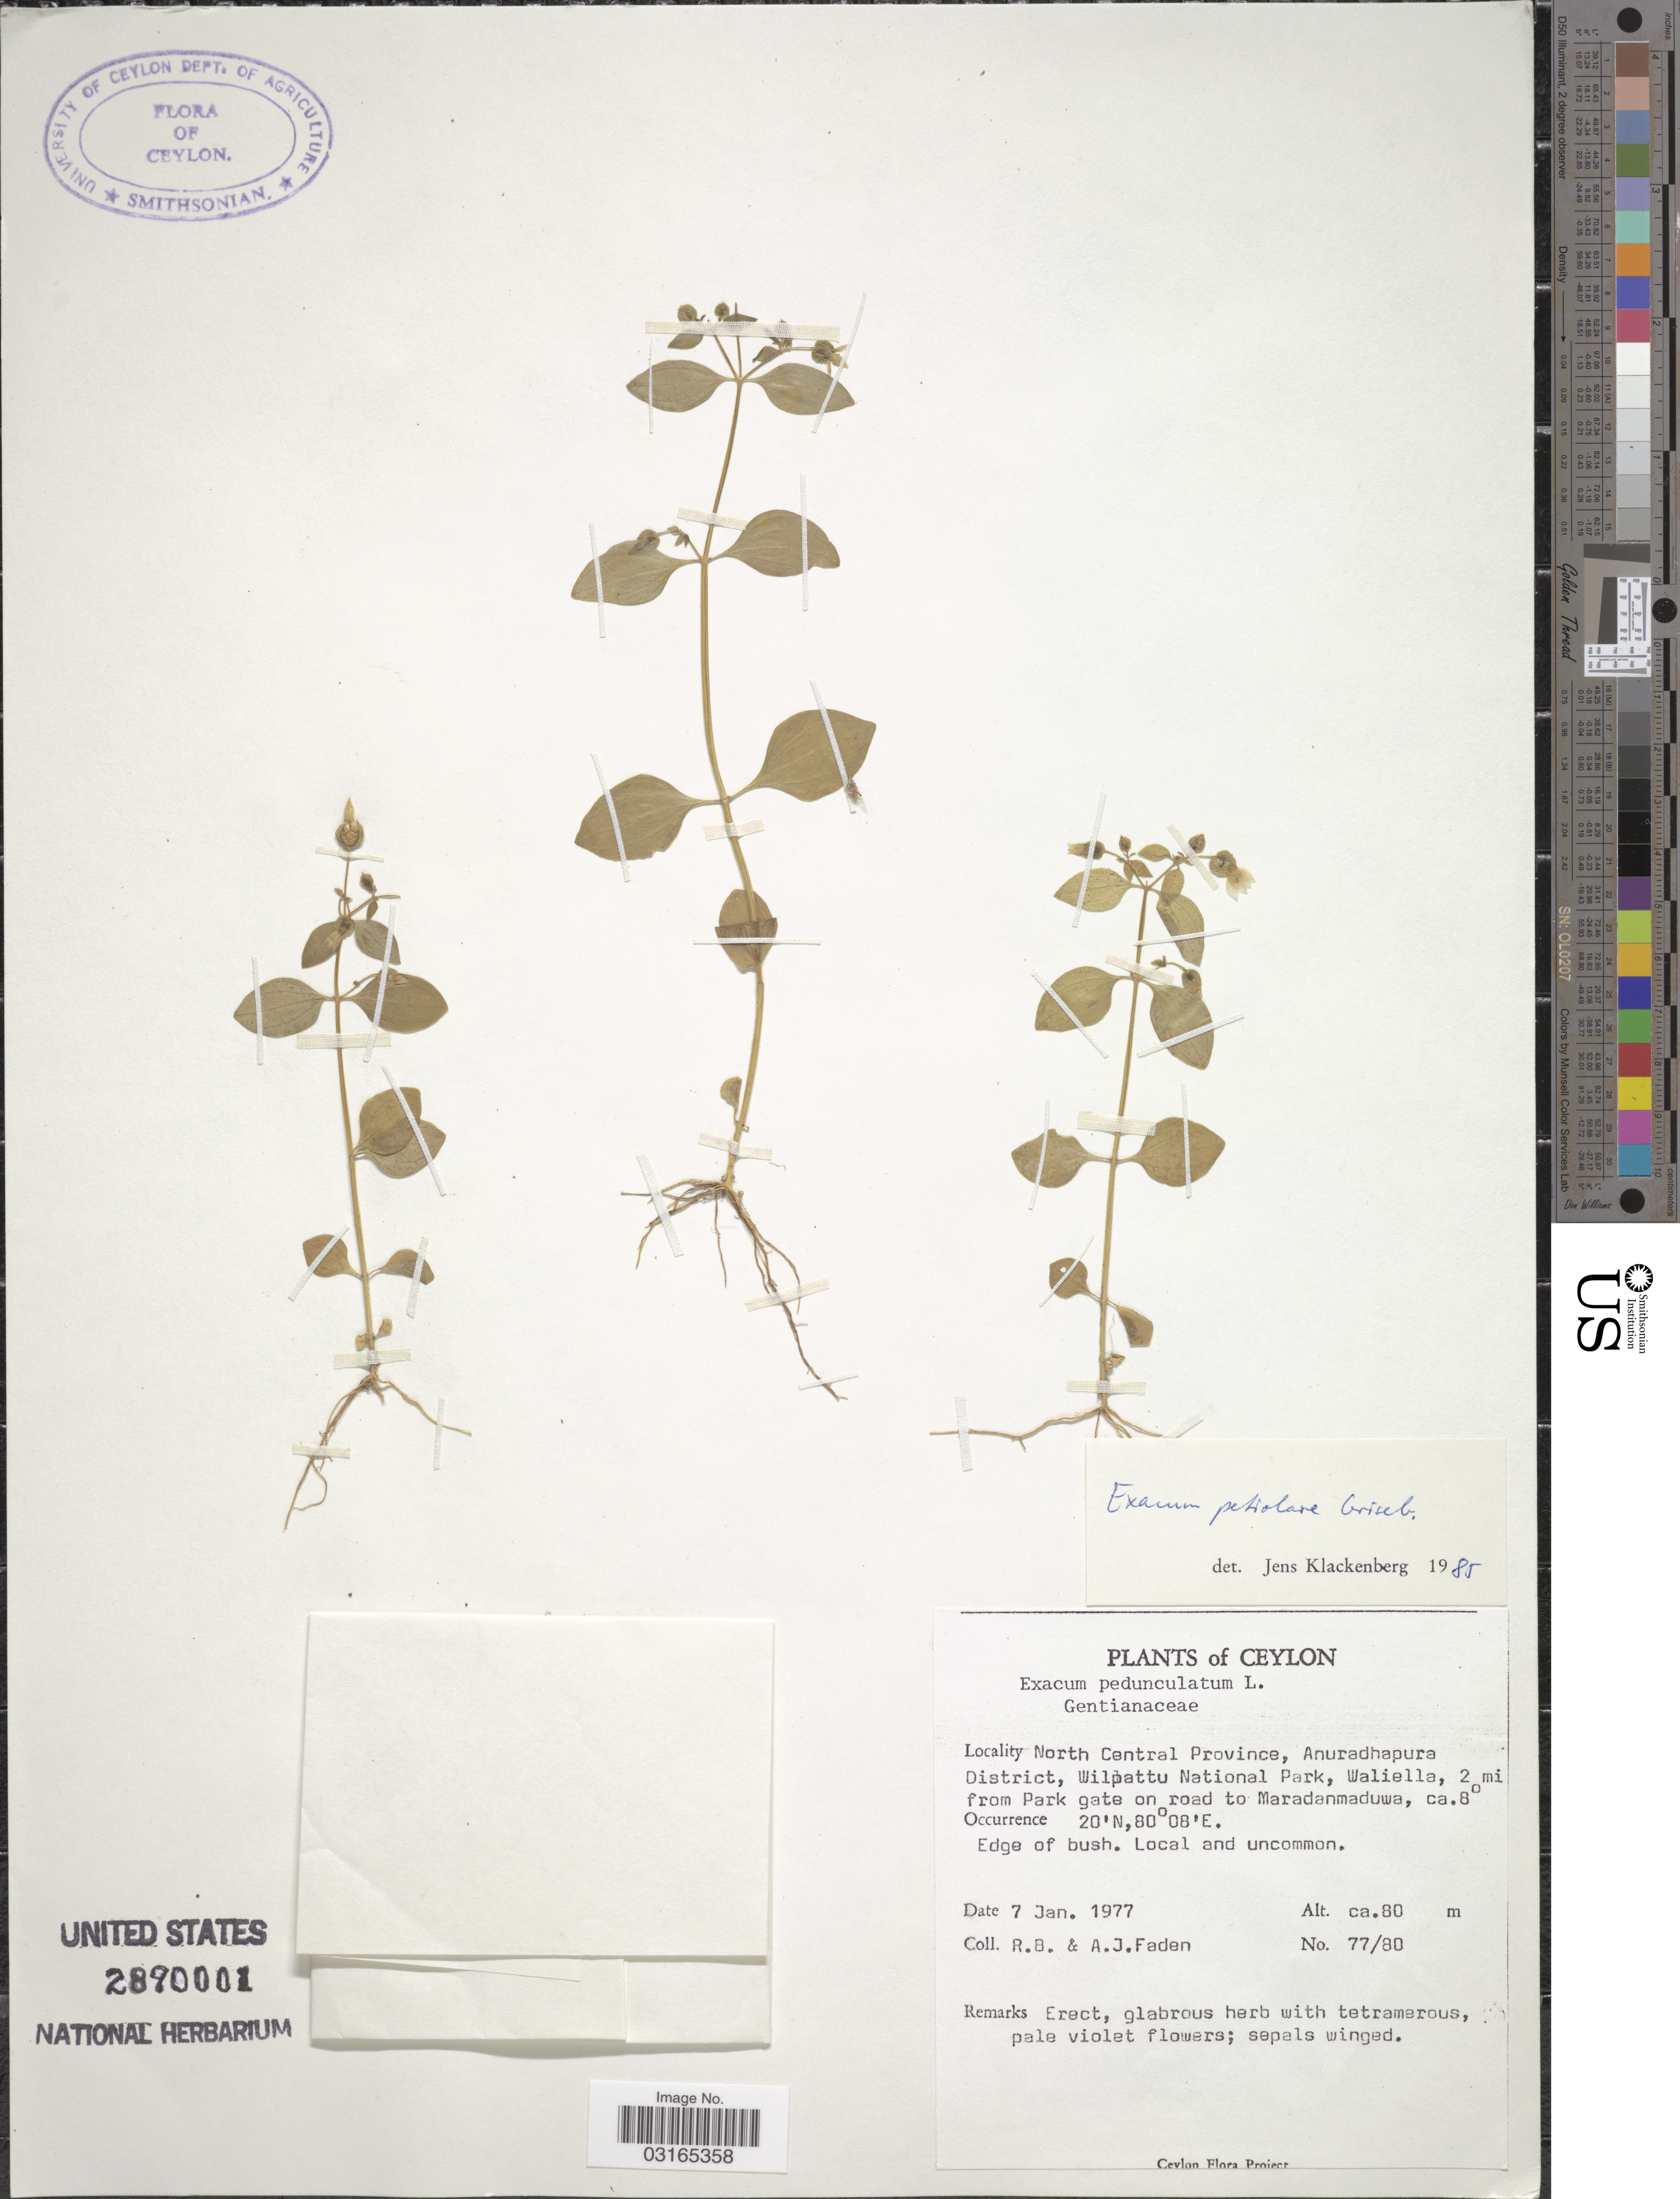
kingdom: Plantae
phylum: Tracheophyta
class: Magnoliopsida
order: Gentianales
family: Gentianaceae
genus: Exacum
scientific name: Exacum petiolare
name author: Griseb.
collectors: R. B. Faden & A. J. Faden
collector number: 77/80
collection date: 1977-01-07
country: Sri Lanka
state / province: North Central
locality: Ceylon. Anuradhapura District, Wilpattu National Park, Waliella, 2 mi from Park gate on road to Maradanmaduwa.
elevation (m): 80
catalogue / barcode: US 2890001